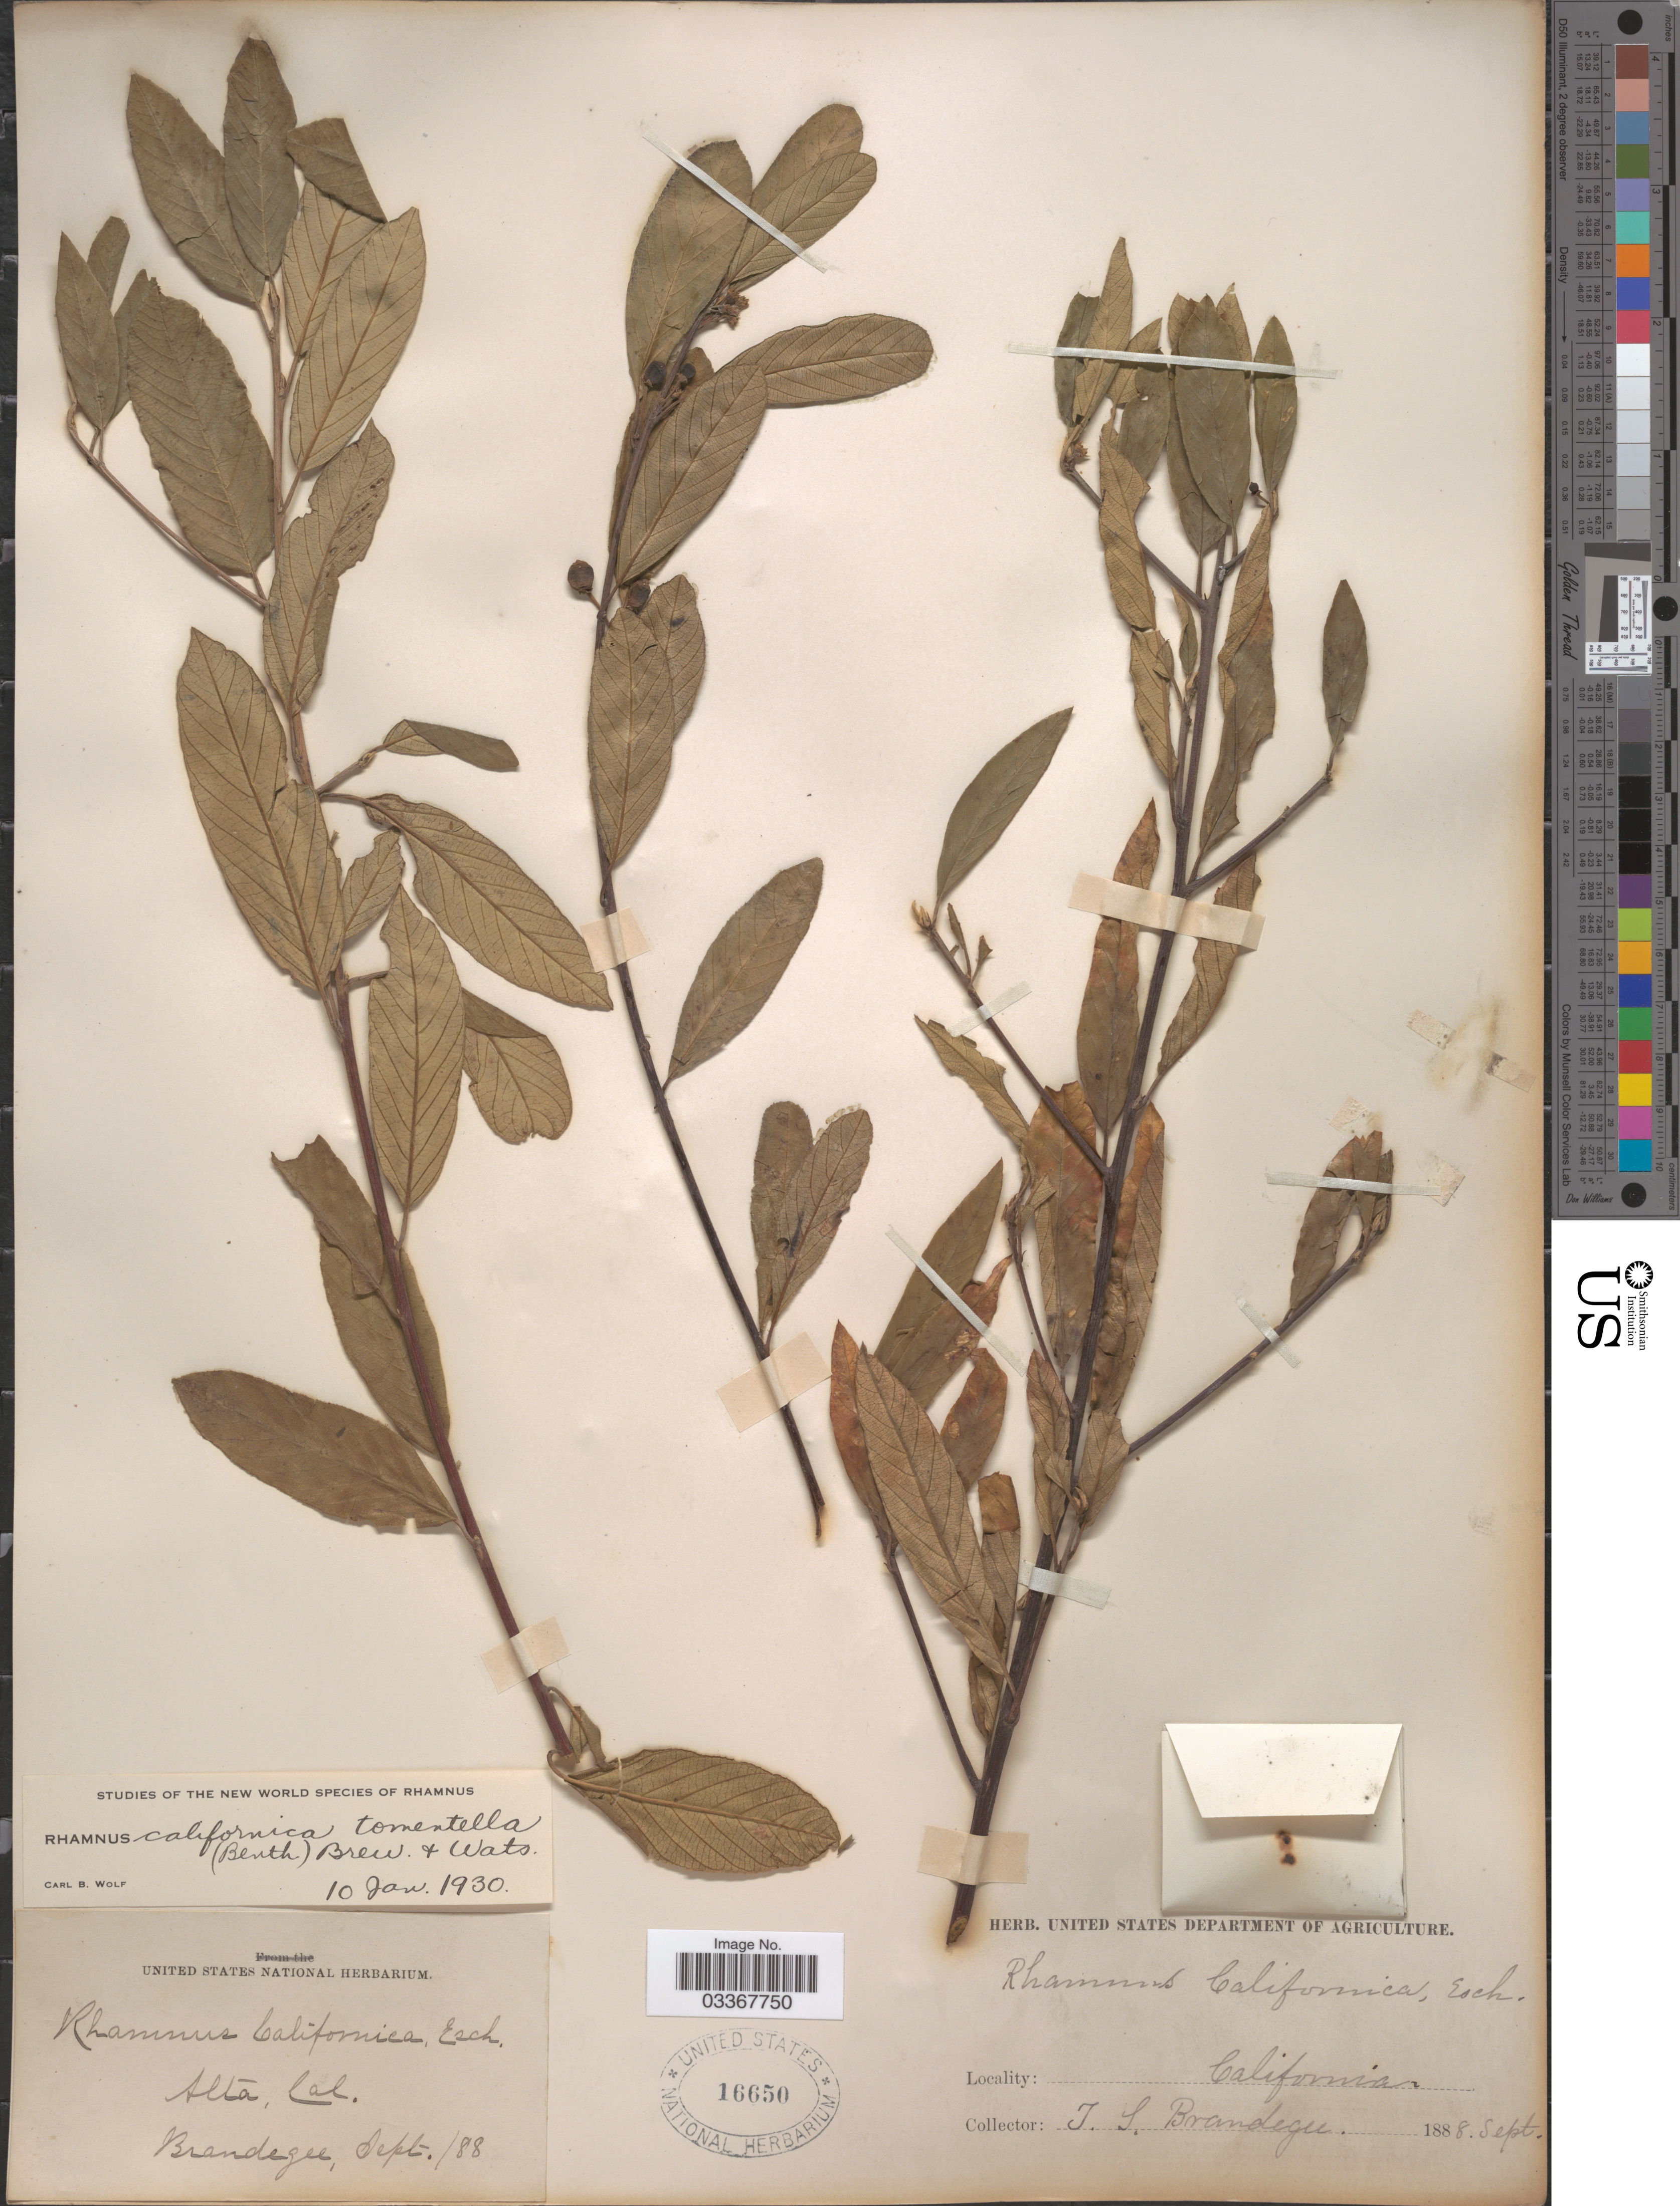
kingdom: Plantae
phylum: Tracheophyta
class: Magnoliopsida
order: Rosales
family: Rhamnaceae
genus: Frangula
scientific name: Frangula californica subsp. tomentella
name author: (Benth.) Kartesz & Gandhi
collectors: T. S. Brandegee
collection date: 1888-09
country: United States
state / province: California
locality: Alta.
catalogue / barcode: US 16650